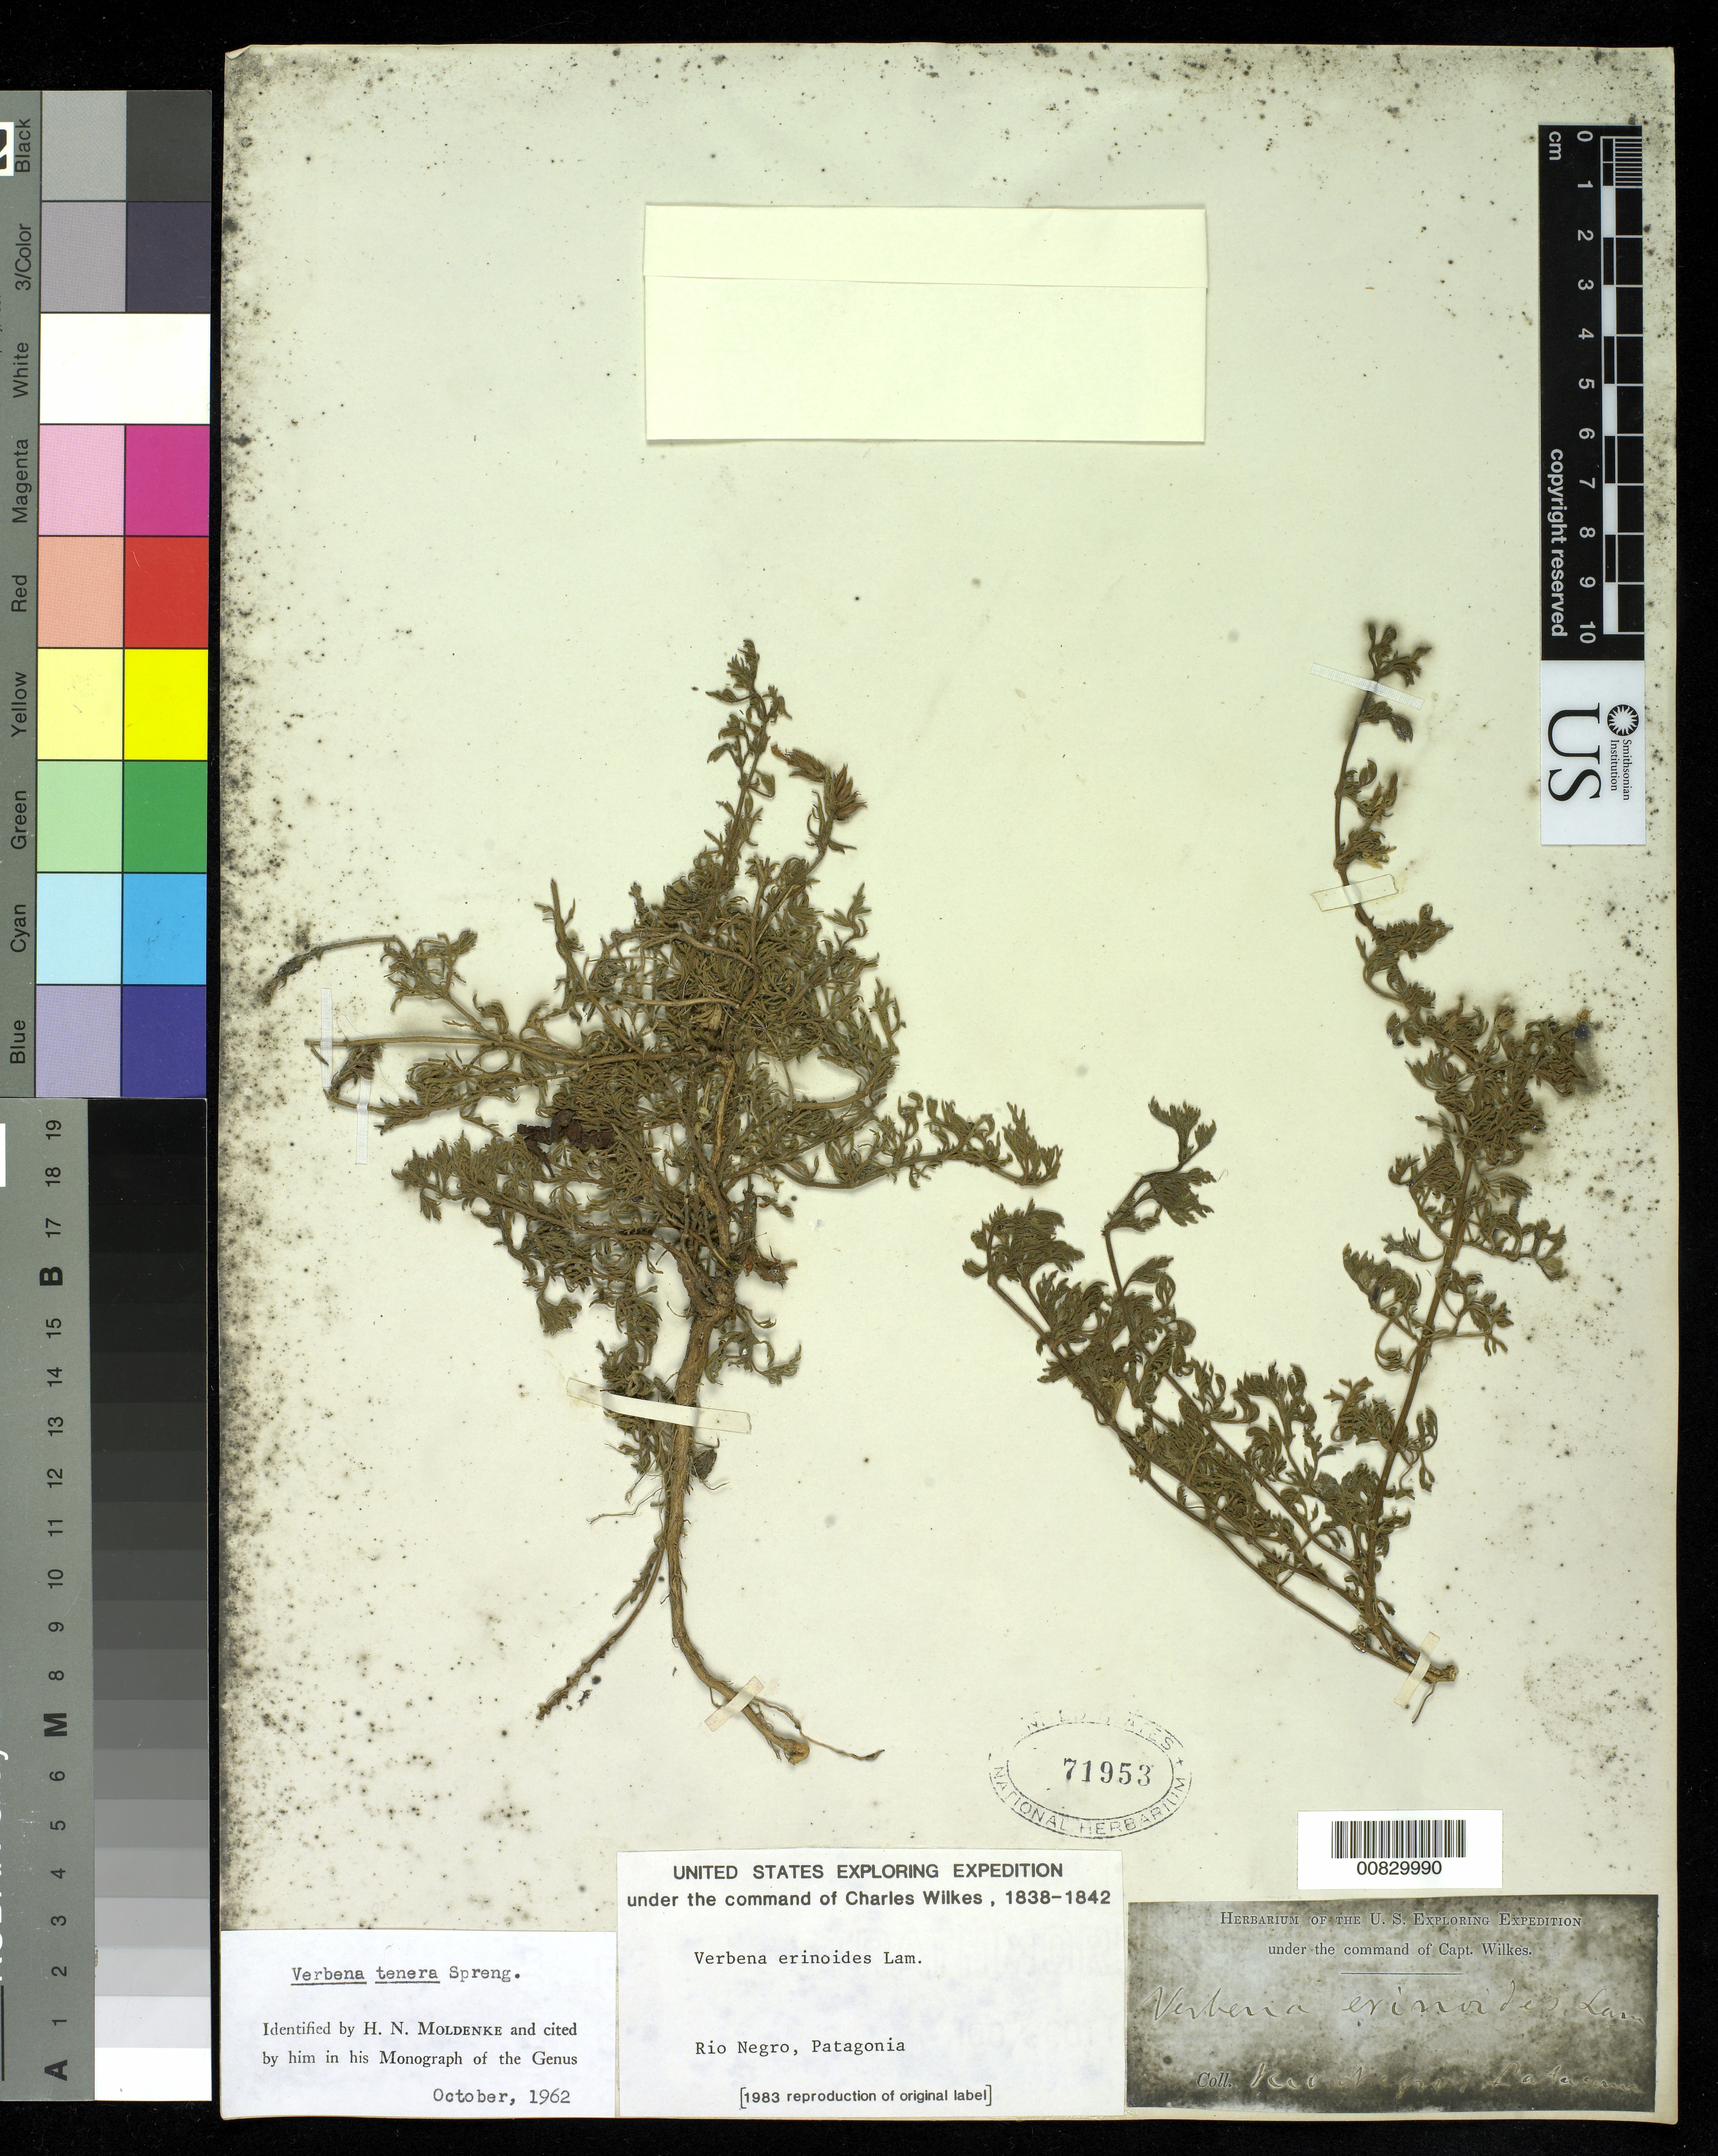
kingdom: Plantae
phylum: Tracheophyta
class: Magnoliopsida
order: Lamiales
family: Verbenaceae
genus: Verbena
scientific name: Verbena tenera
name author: Spreng.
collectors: Wilkes Explor. Exped.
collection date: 1838/1842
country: Argentina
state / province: Rio Negro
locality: Rio Negro, Patagonia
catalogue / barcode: US 71953